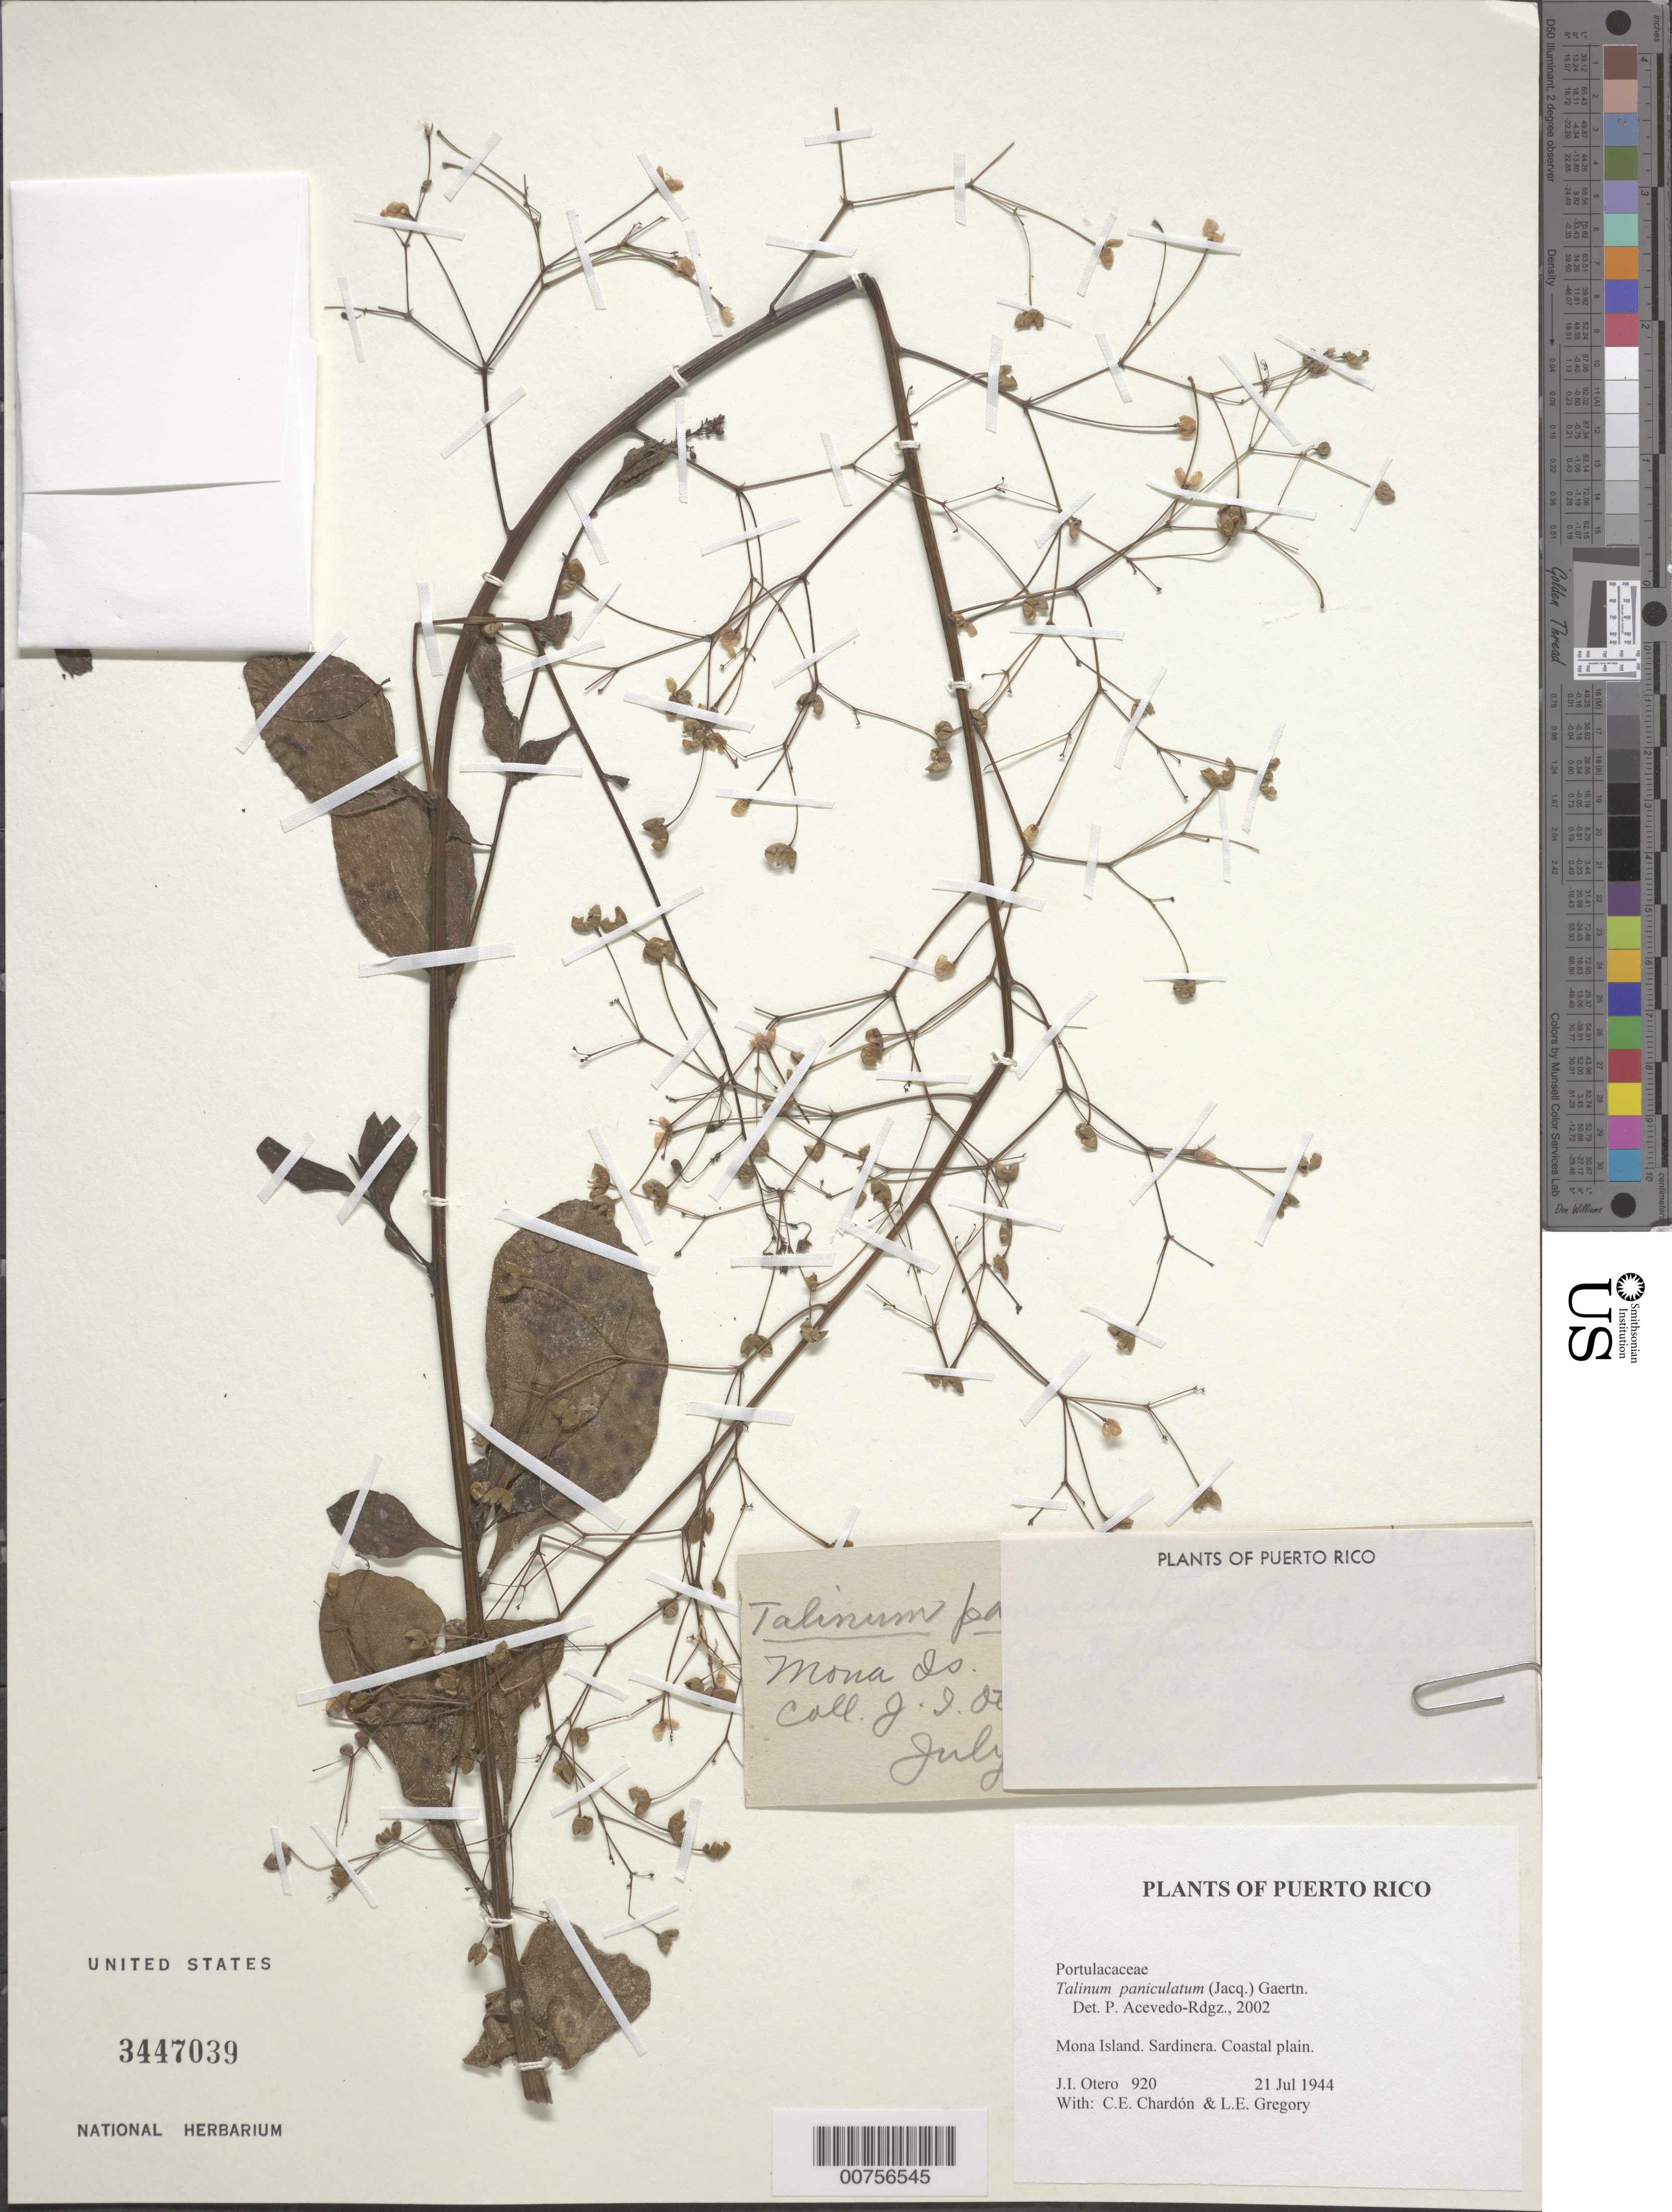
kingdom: Plantae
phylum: Tracheophyta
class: Magnoliopsida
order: Caryophyllales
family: Talinaceae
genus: Talinum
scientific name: Talinum paniculatum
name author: (Jacq.) Gaertn.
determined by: Acevedo-Rodríguez, P., (BOT), Smithsonian Institution - National Museum of Natural History (UNITED STATES)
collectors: J. Otero, C. E. Chardón & L. E. Gregory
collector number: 920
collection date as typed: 21 Jul 1944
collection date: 1944-07-21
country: Puerto Rico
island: Mona I.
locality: Sardinera. Coastal plain.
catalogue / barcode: US 3447039